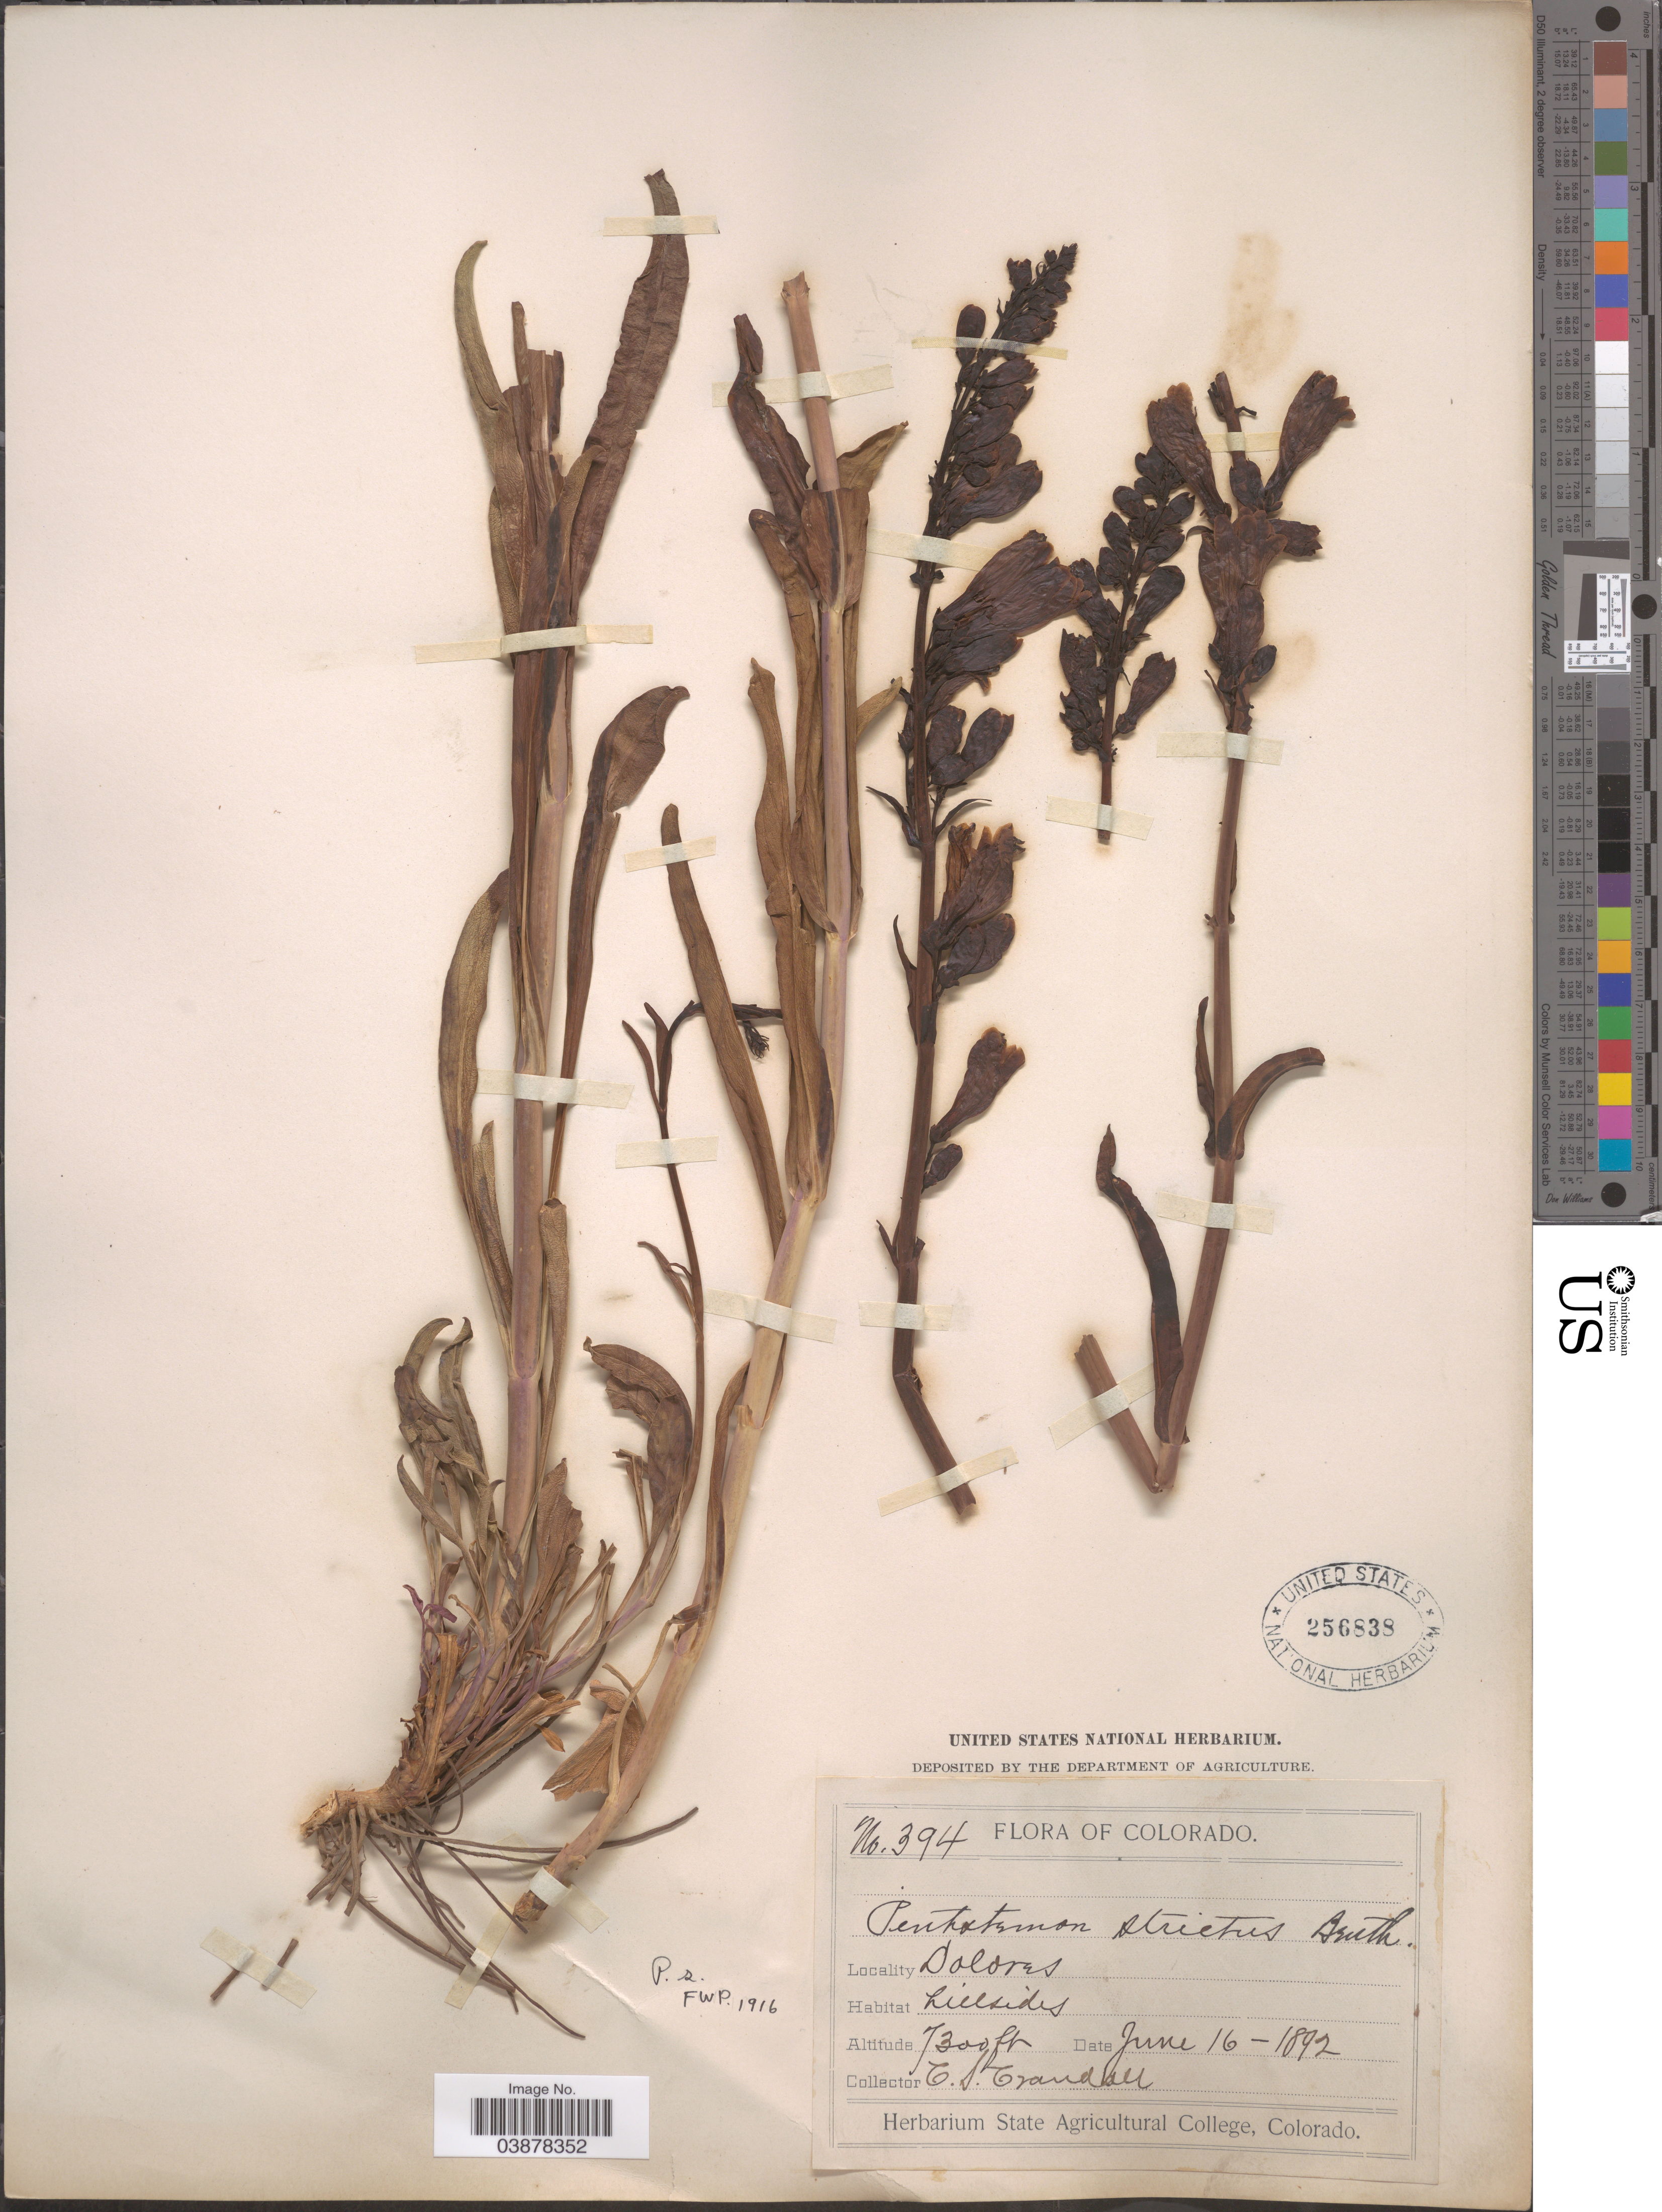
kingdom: Plantae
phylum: Tracheophyta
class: Magnoliopsida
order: Lamiales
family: Plantaginaceae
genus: Penstemon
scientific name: Penstemon strictus subsp. strictus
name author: Benth.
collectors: C. Crandall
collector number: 394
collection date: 1892-06-16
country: United States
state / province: Colorado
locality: Dolores.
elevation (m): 2225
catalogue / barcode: US 256838